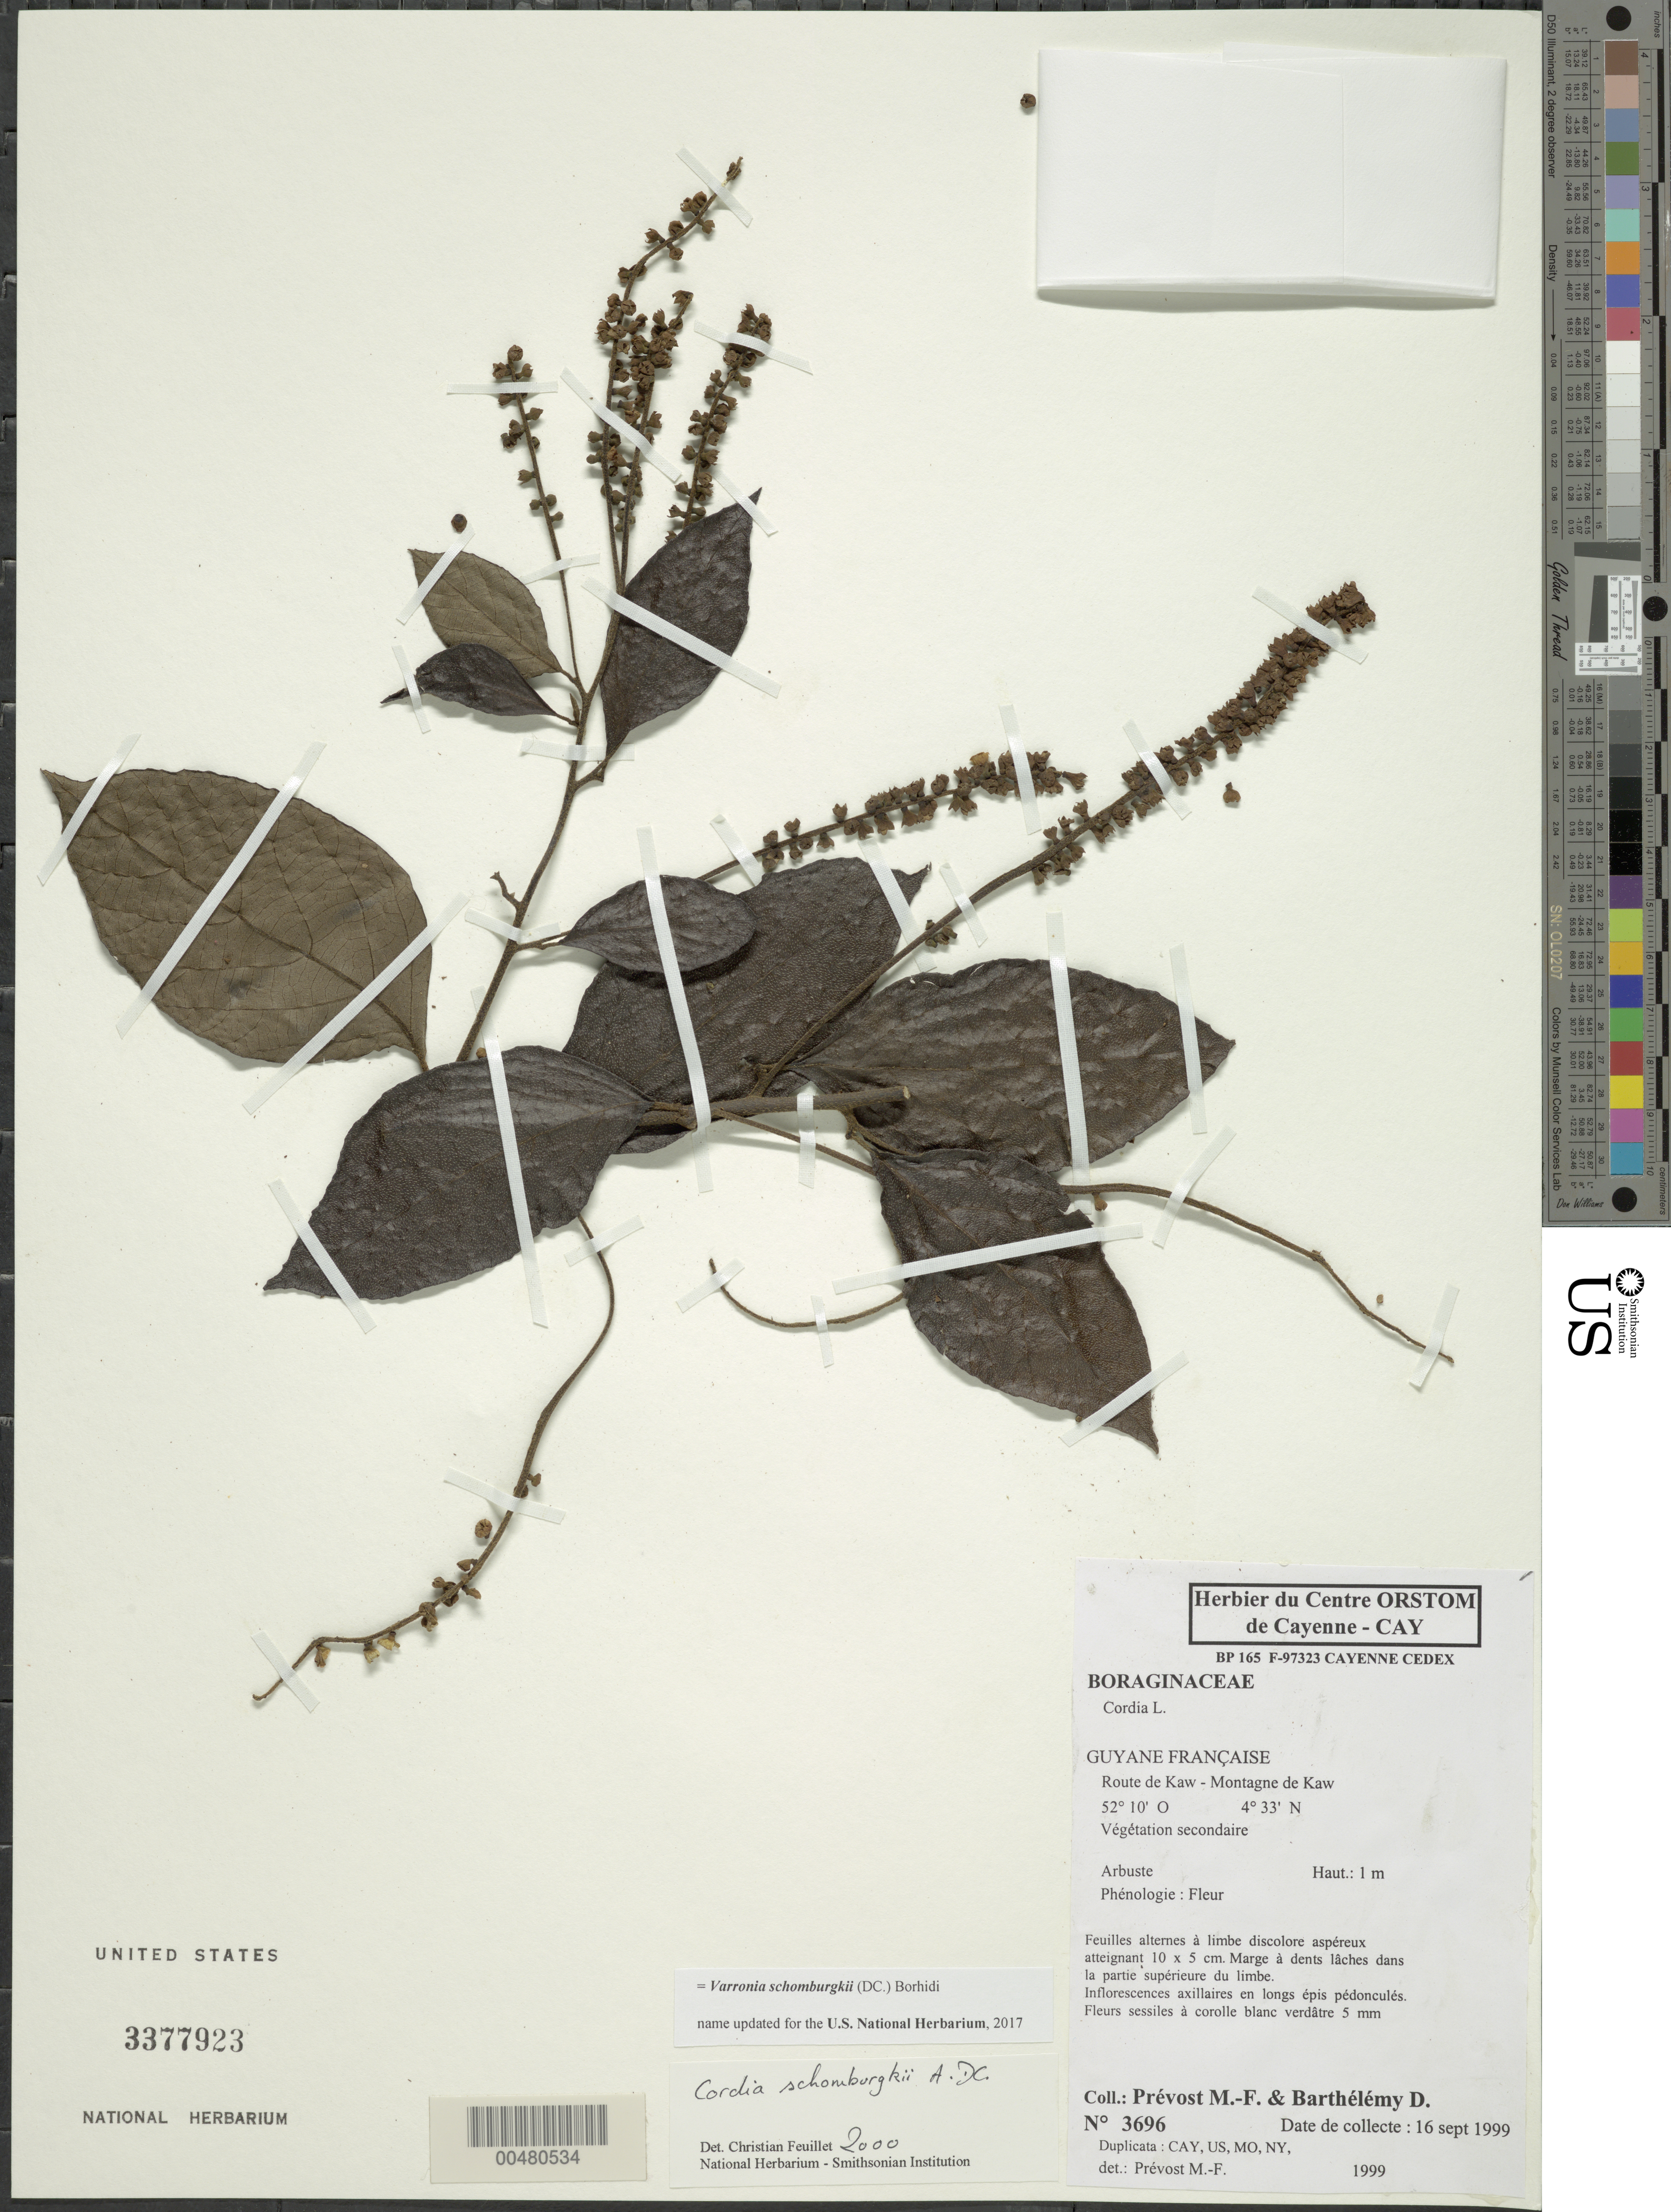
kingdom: Plantae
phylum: Tracheophyta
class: Magnoliopsida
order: Boraginales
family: Cordiaceae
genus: Cordia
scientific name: Cordia schomburgkii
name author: DC.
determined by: Feuillet, C.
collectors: M.-F. Prévost & D. Barthelémy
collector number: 3696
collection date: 1999-09-16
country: French Guiana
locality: Montagne de Kaw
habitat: roadside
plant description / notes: CAY, MO, NY, US